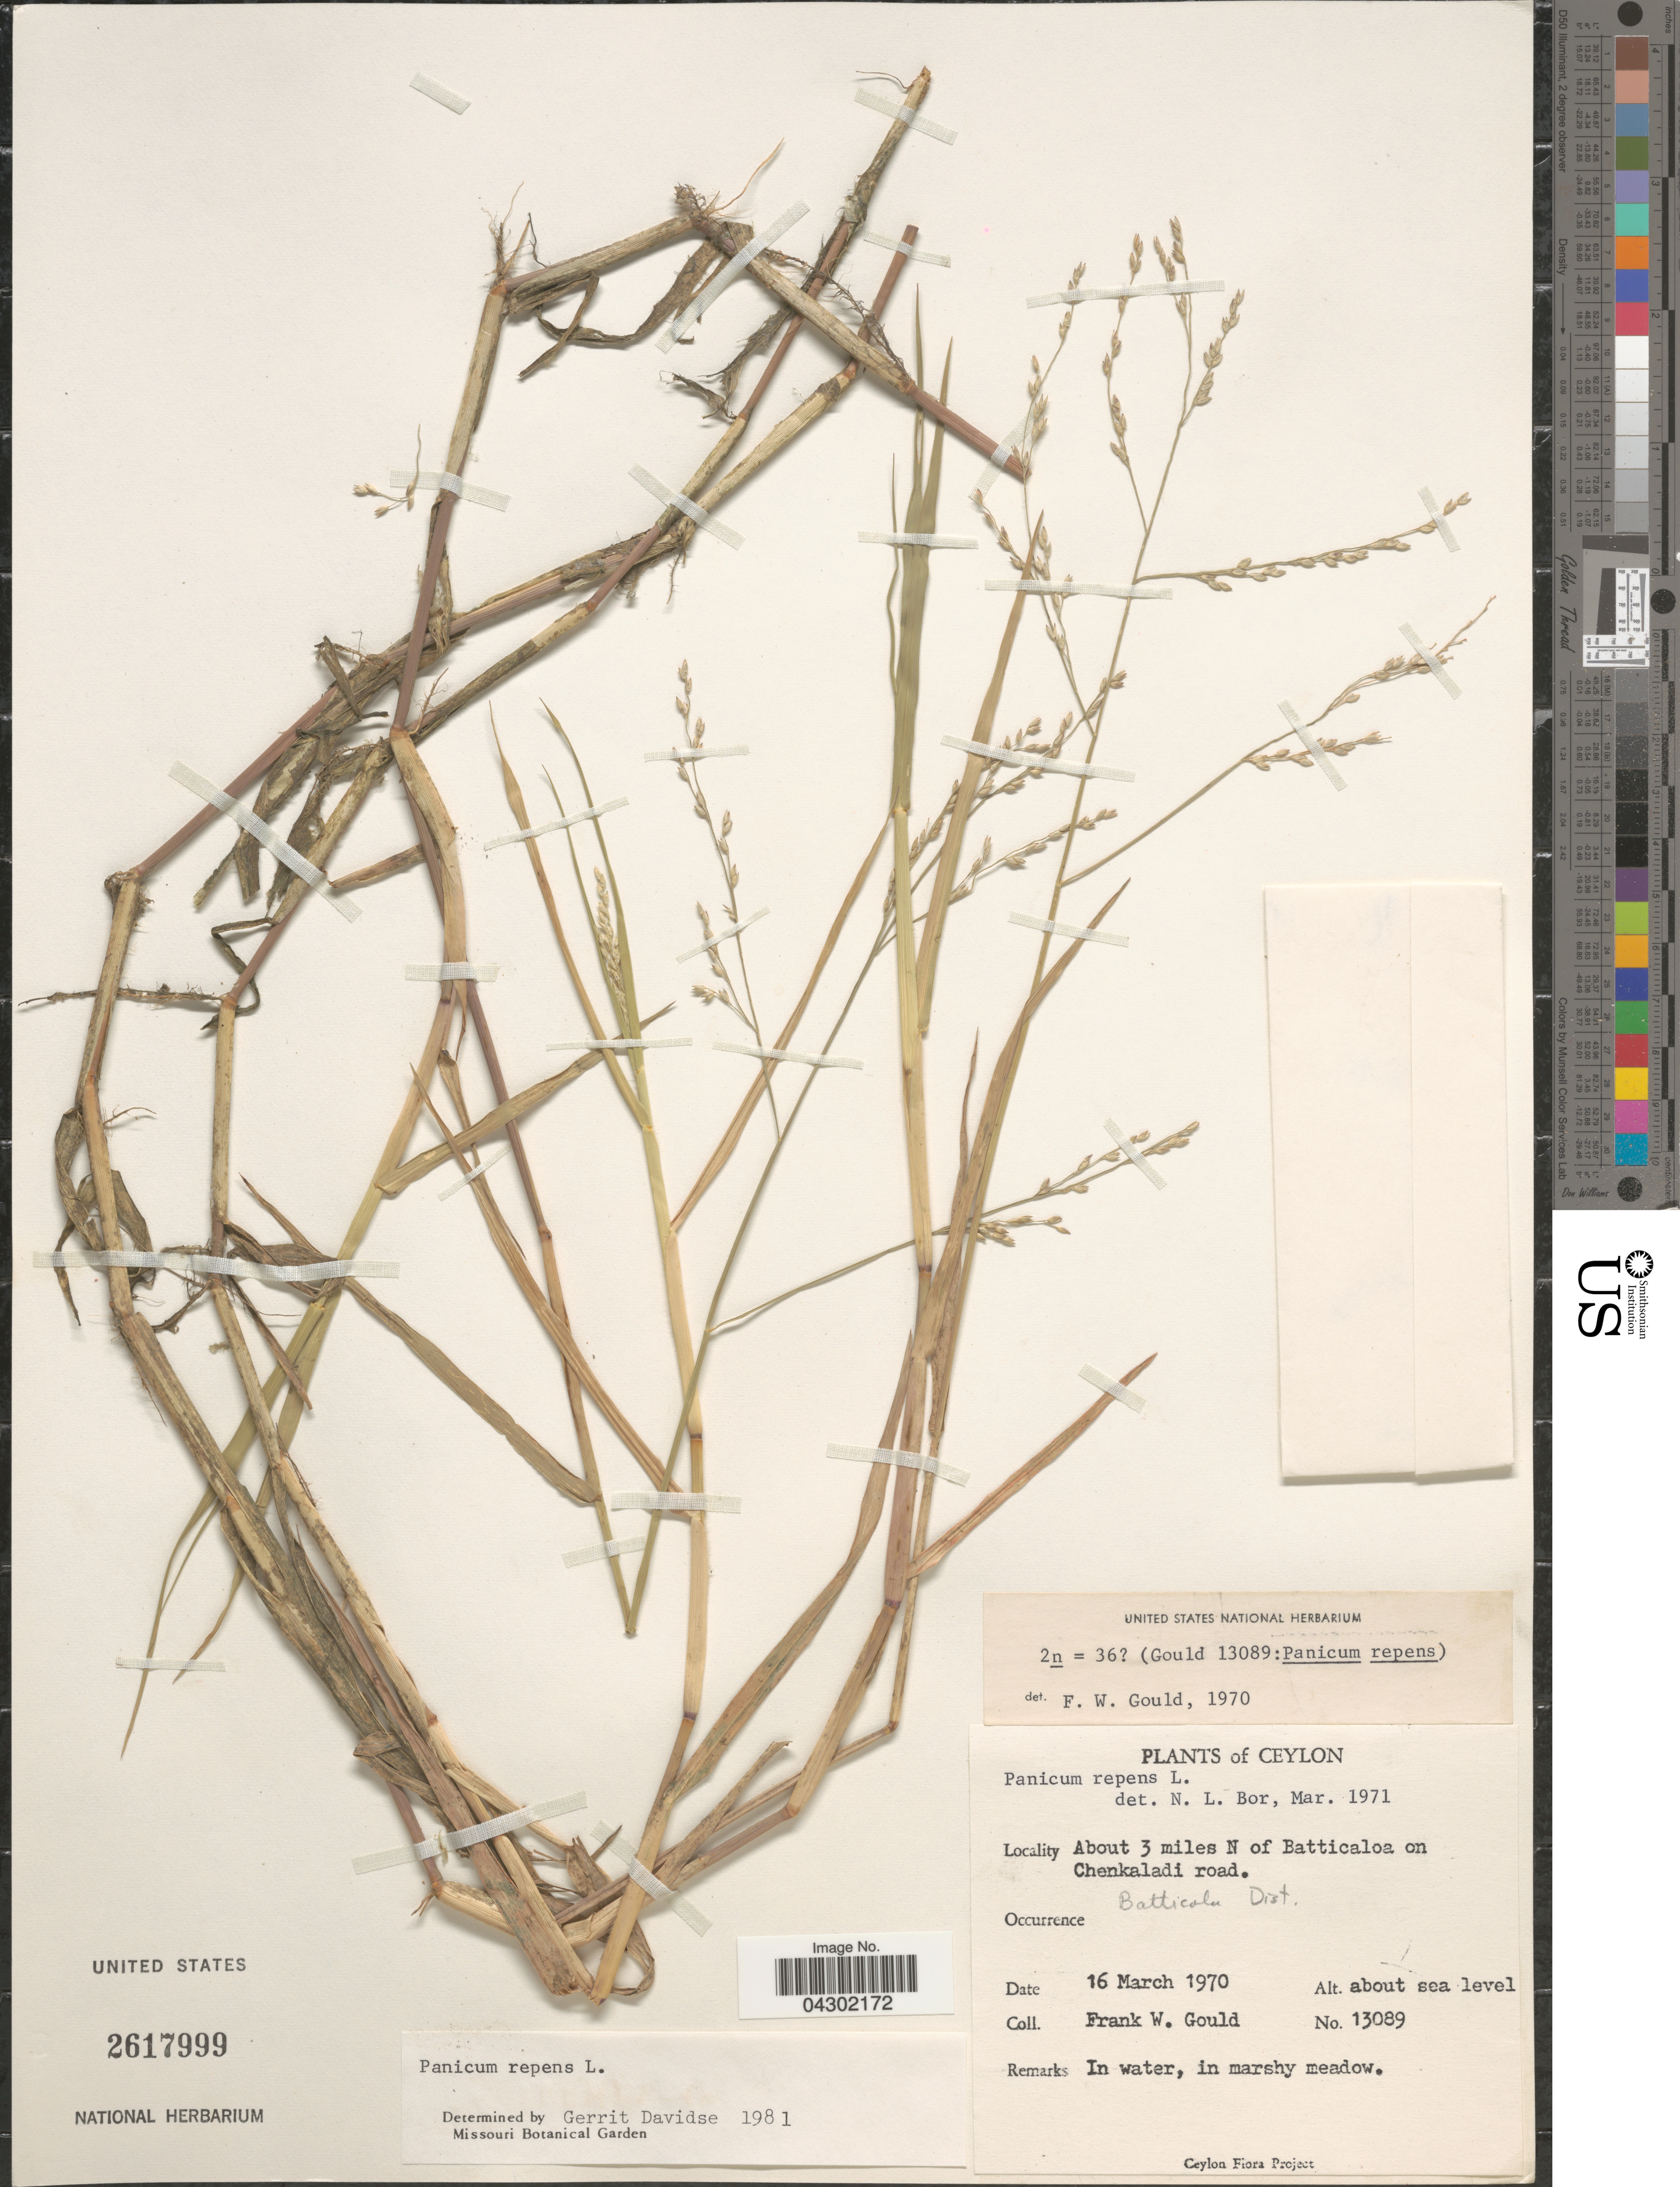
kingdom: Plantae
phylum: Tracheophyta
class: Liliopsida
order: Poales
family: Poaceae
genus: Panicum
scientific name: Panicum repens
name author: L.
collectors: F. W. Gould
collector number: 13089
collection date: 1970-03-16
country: Sri Lanka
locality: Ceylon. About 3 miles N of Batticoloa on Chenkaladi road. Batticola Dist.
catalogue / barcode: US 2617999